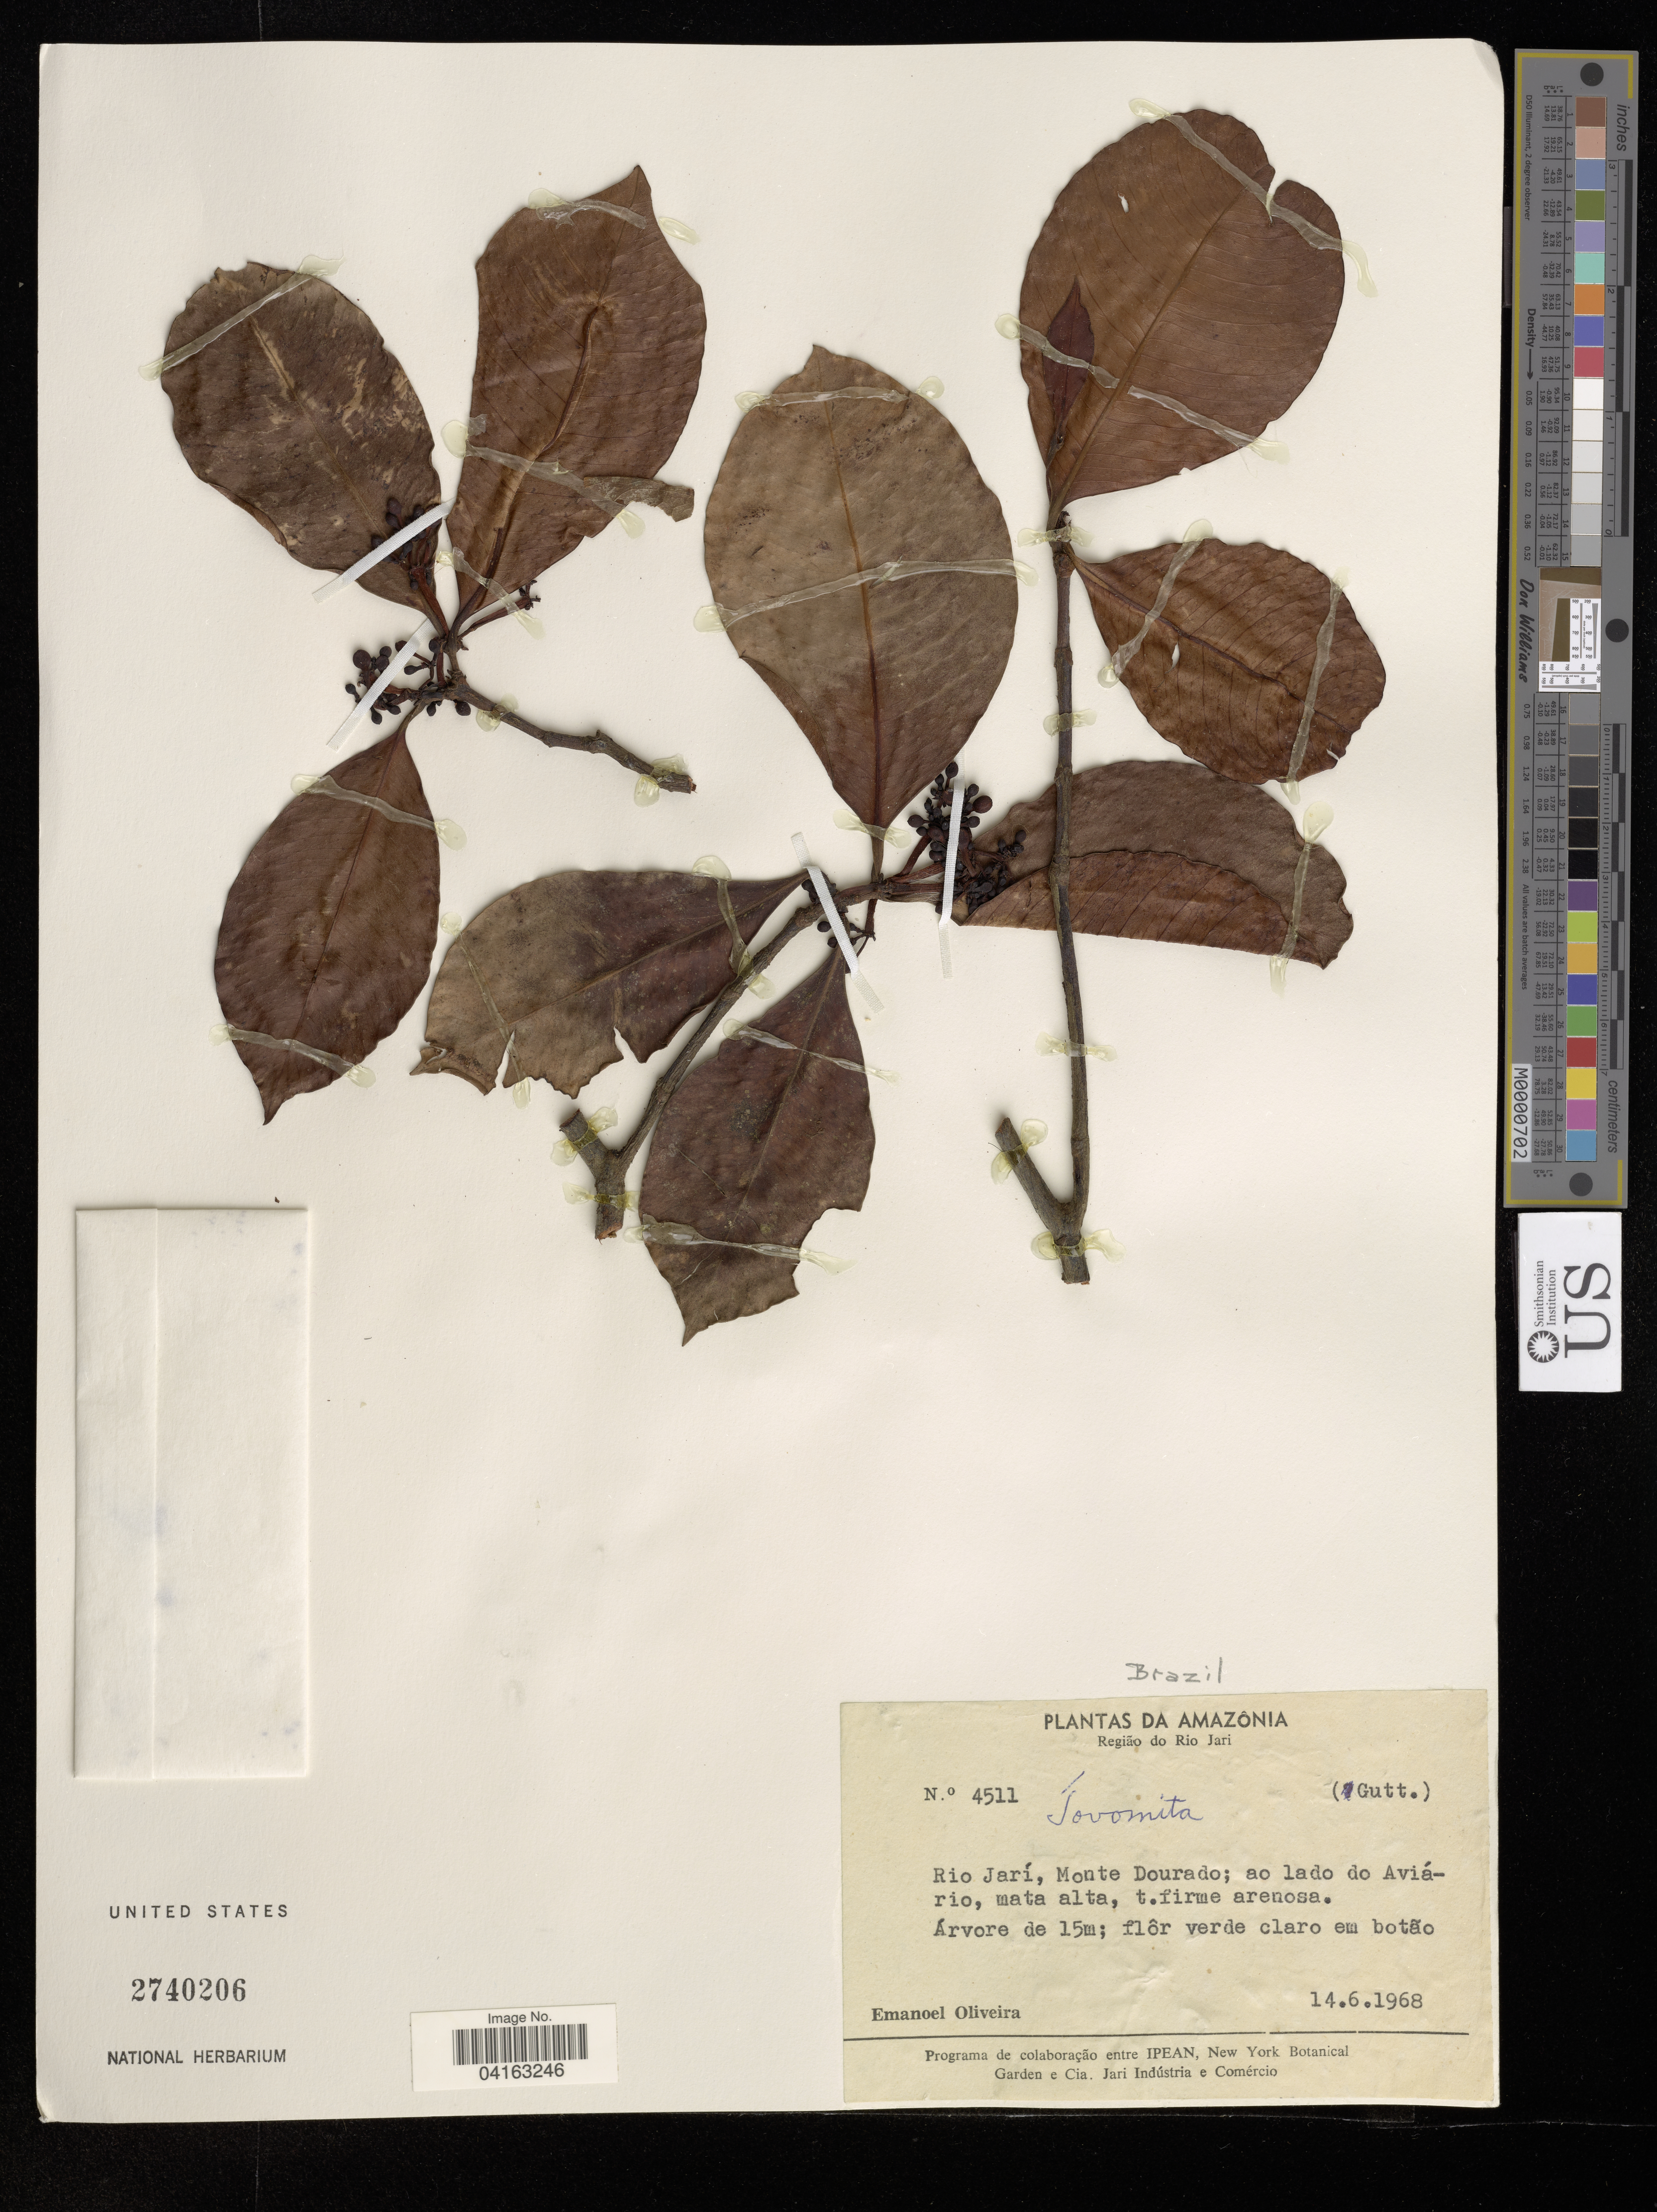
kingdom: Plantae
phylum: Tracheophyta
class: Magnoliopsida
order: Malpighiales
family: Clusiaceae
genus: Tovomita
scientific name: Tovomita sp.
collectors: E. Oliveira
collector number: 4511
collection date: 1968-06-14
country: Brazil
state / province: Amazonas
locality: Região do Rio Jari. Monte Dourado; ao lado do Aviá-rio.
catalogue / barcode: US 2740206